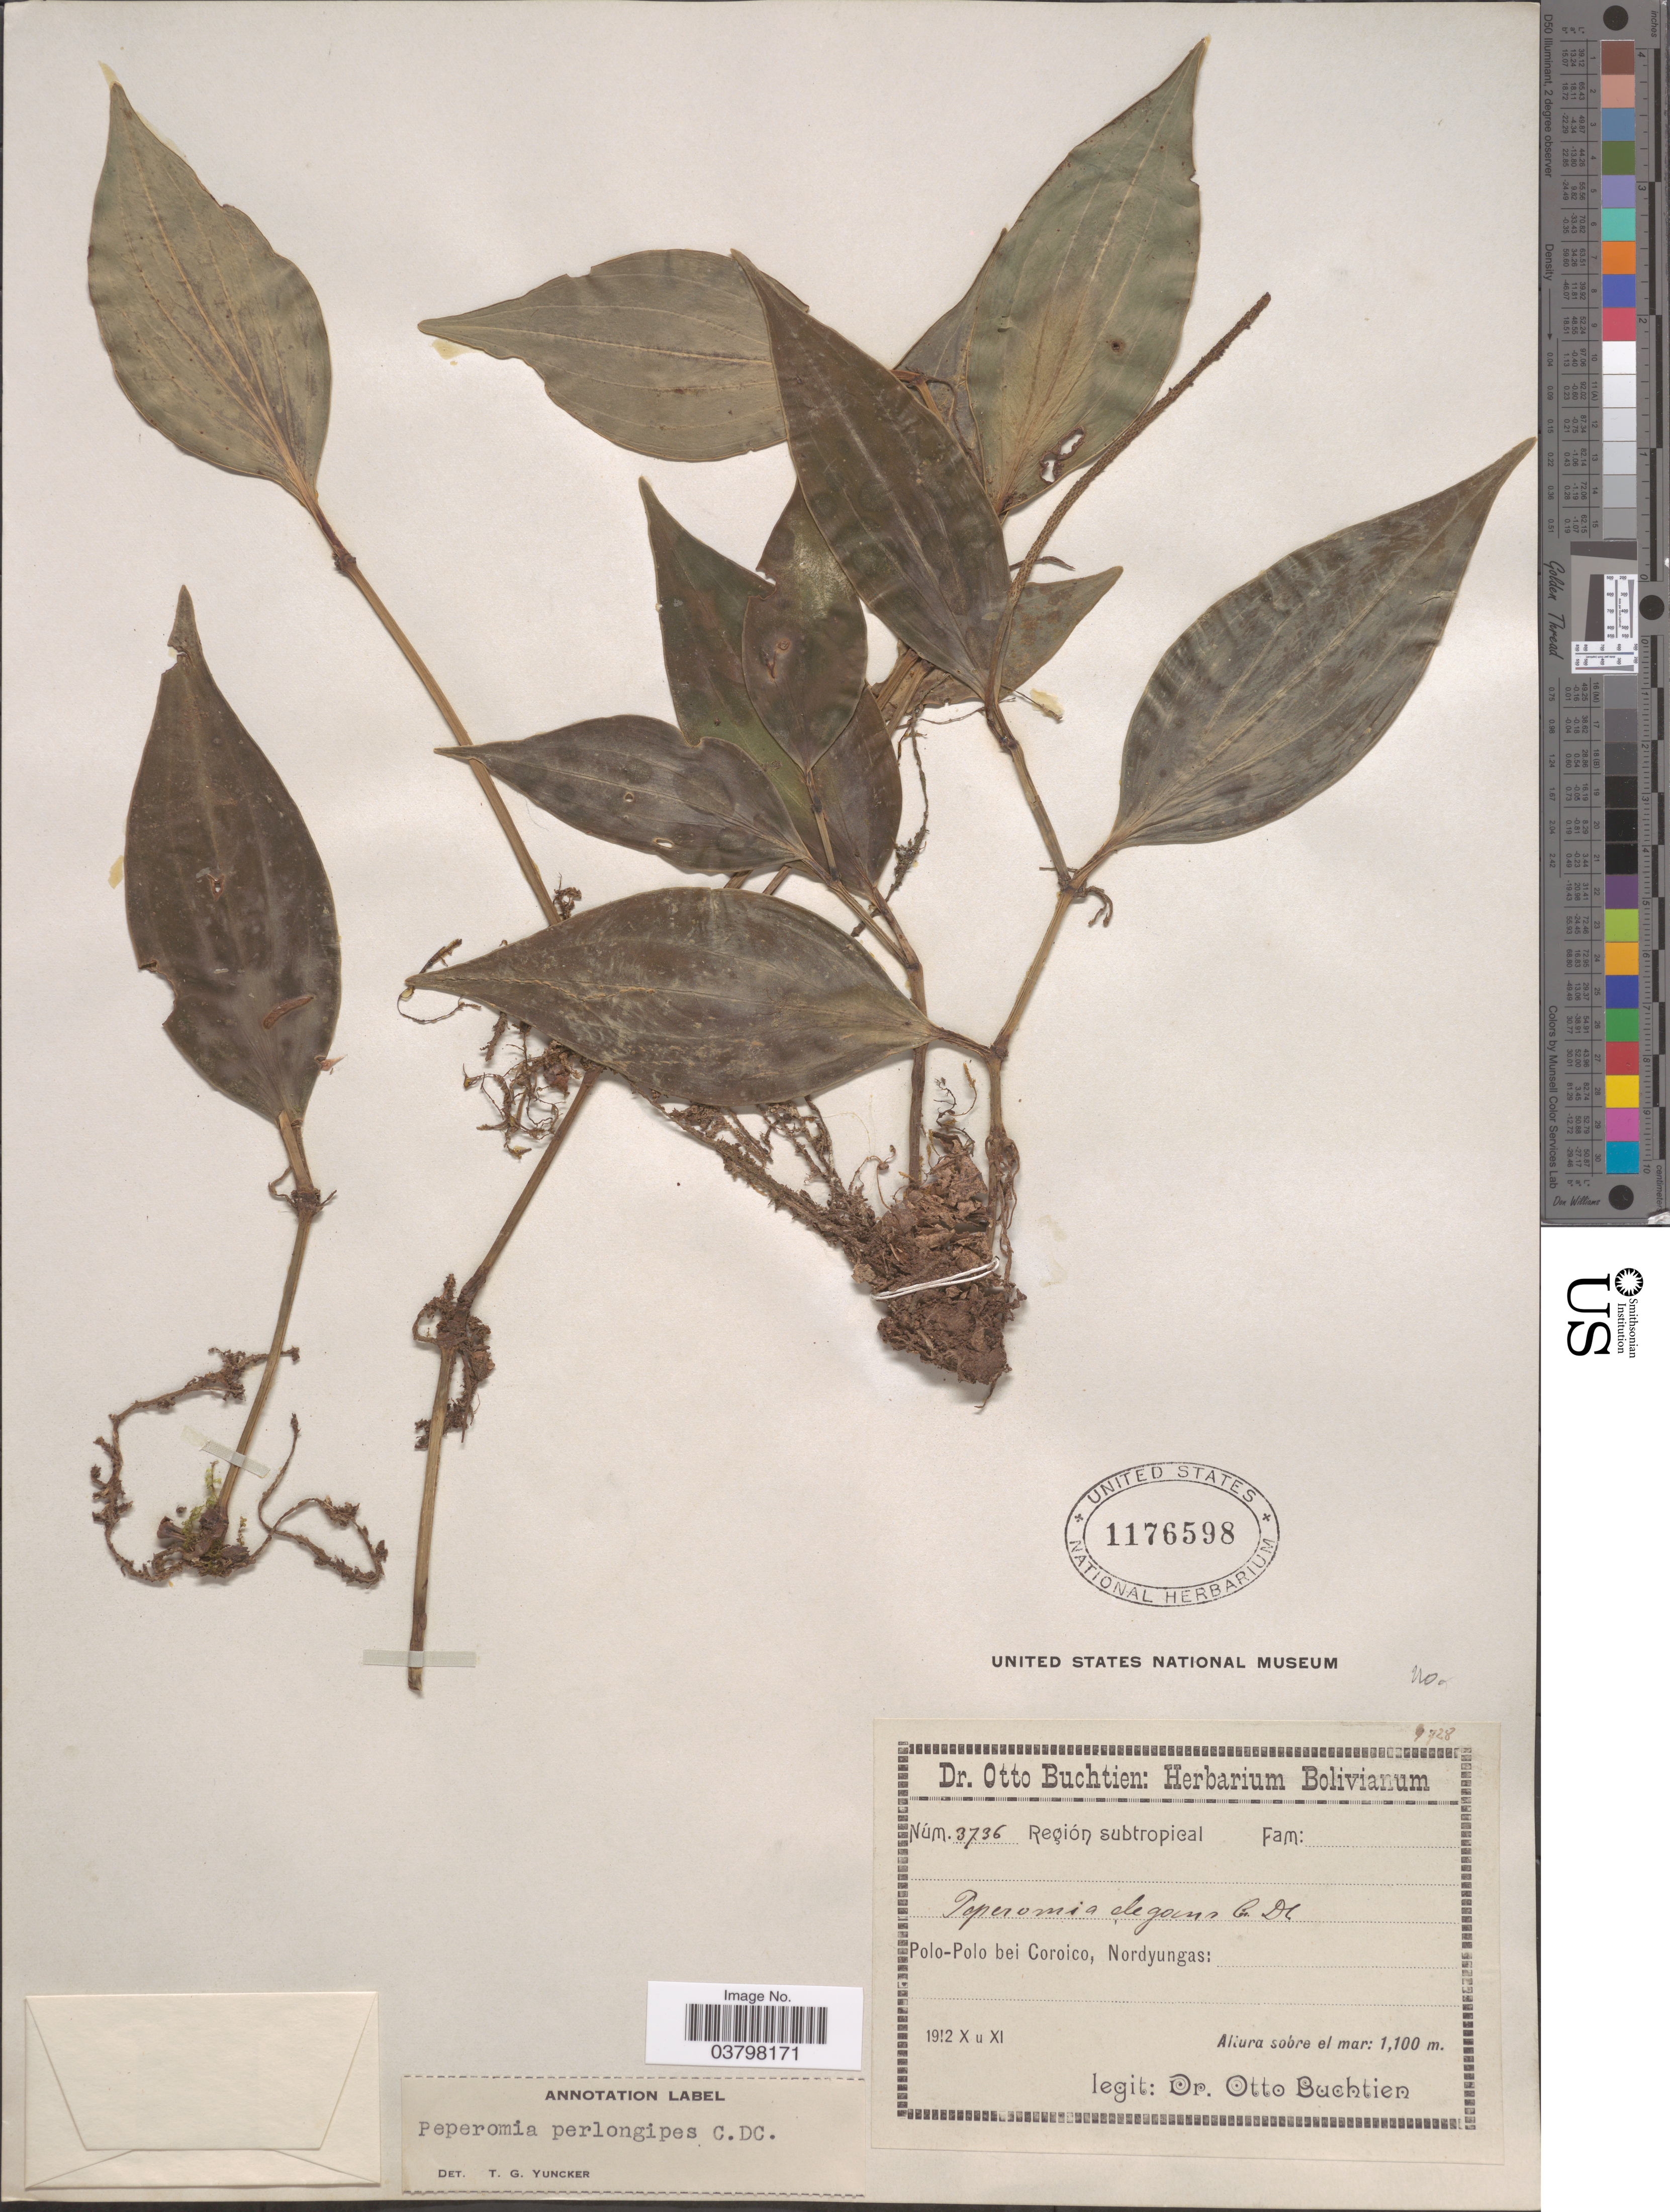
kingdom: Plantae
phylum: Tracheophyta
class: Magnoliopsida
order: Piperales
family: Piperaceae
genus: Peperomia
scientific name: Peperomia perlongipes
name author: C. DC.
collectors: O. Buchtien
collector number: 3736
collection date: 1912-10/1912-11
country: Bolivia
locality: Región subtropical. Polo-Polo bei Coroico, Nordyungas.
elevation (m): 1100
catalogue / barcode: US 1176598